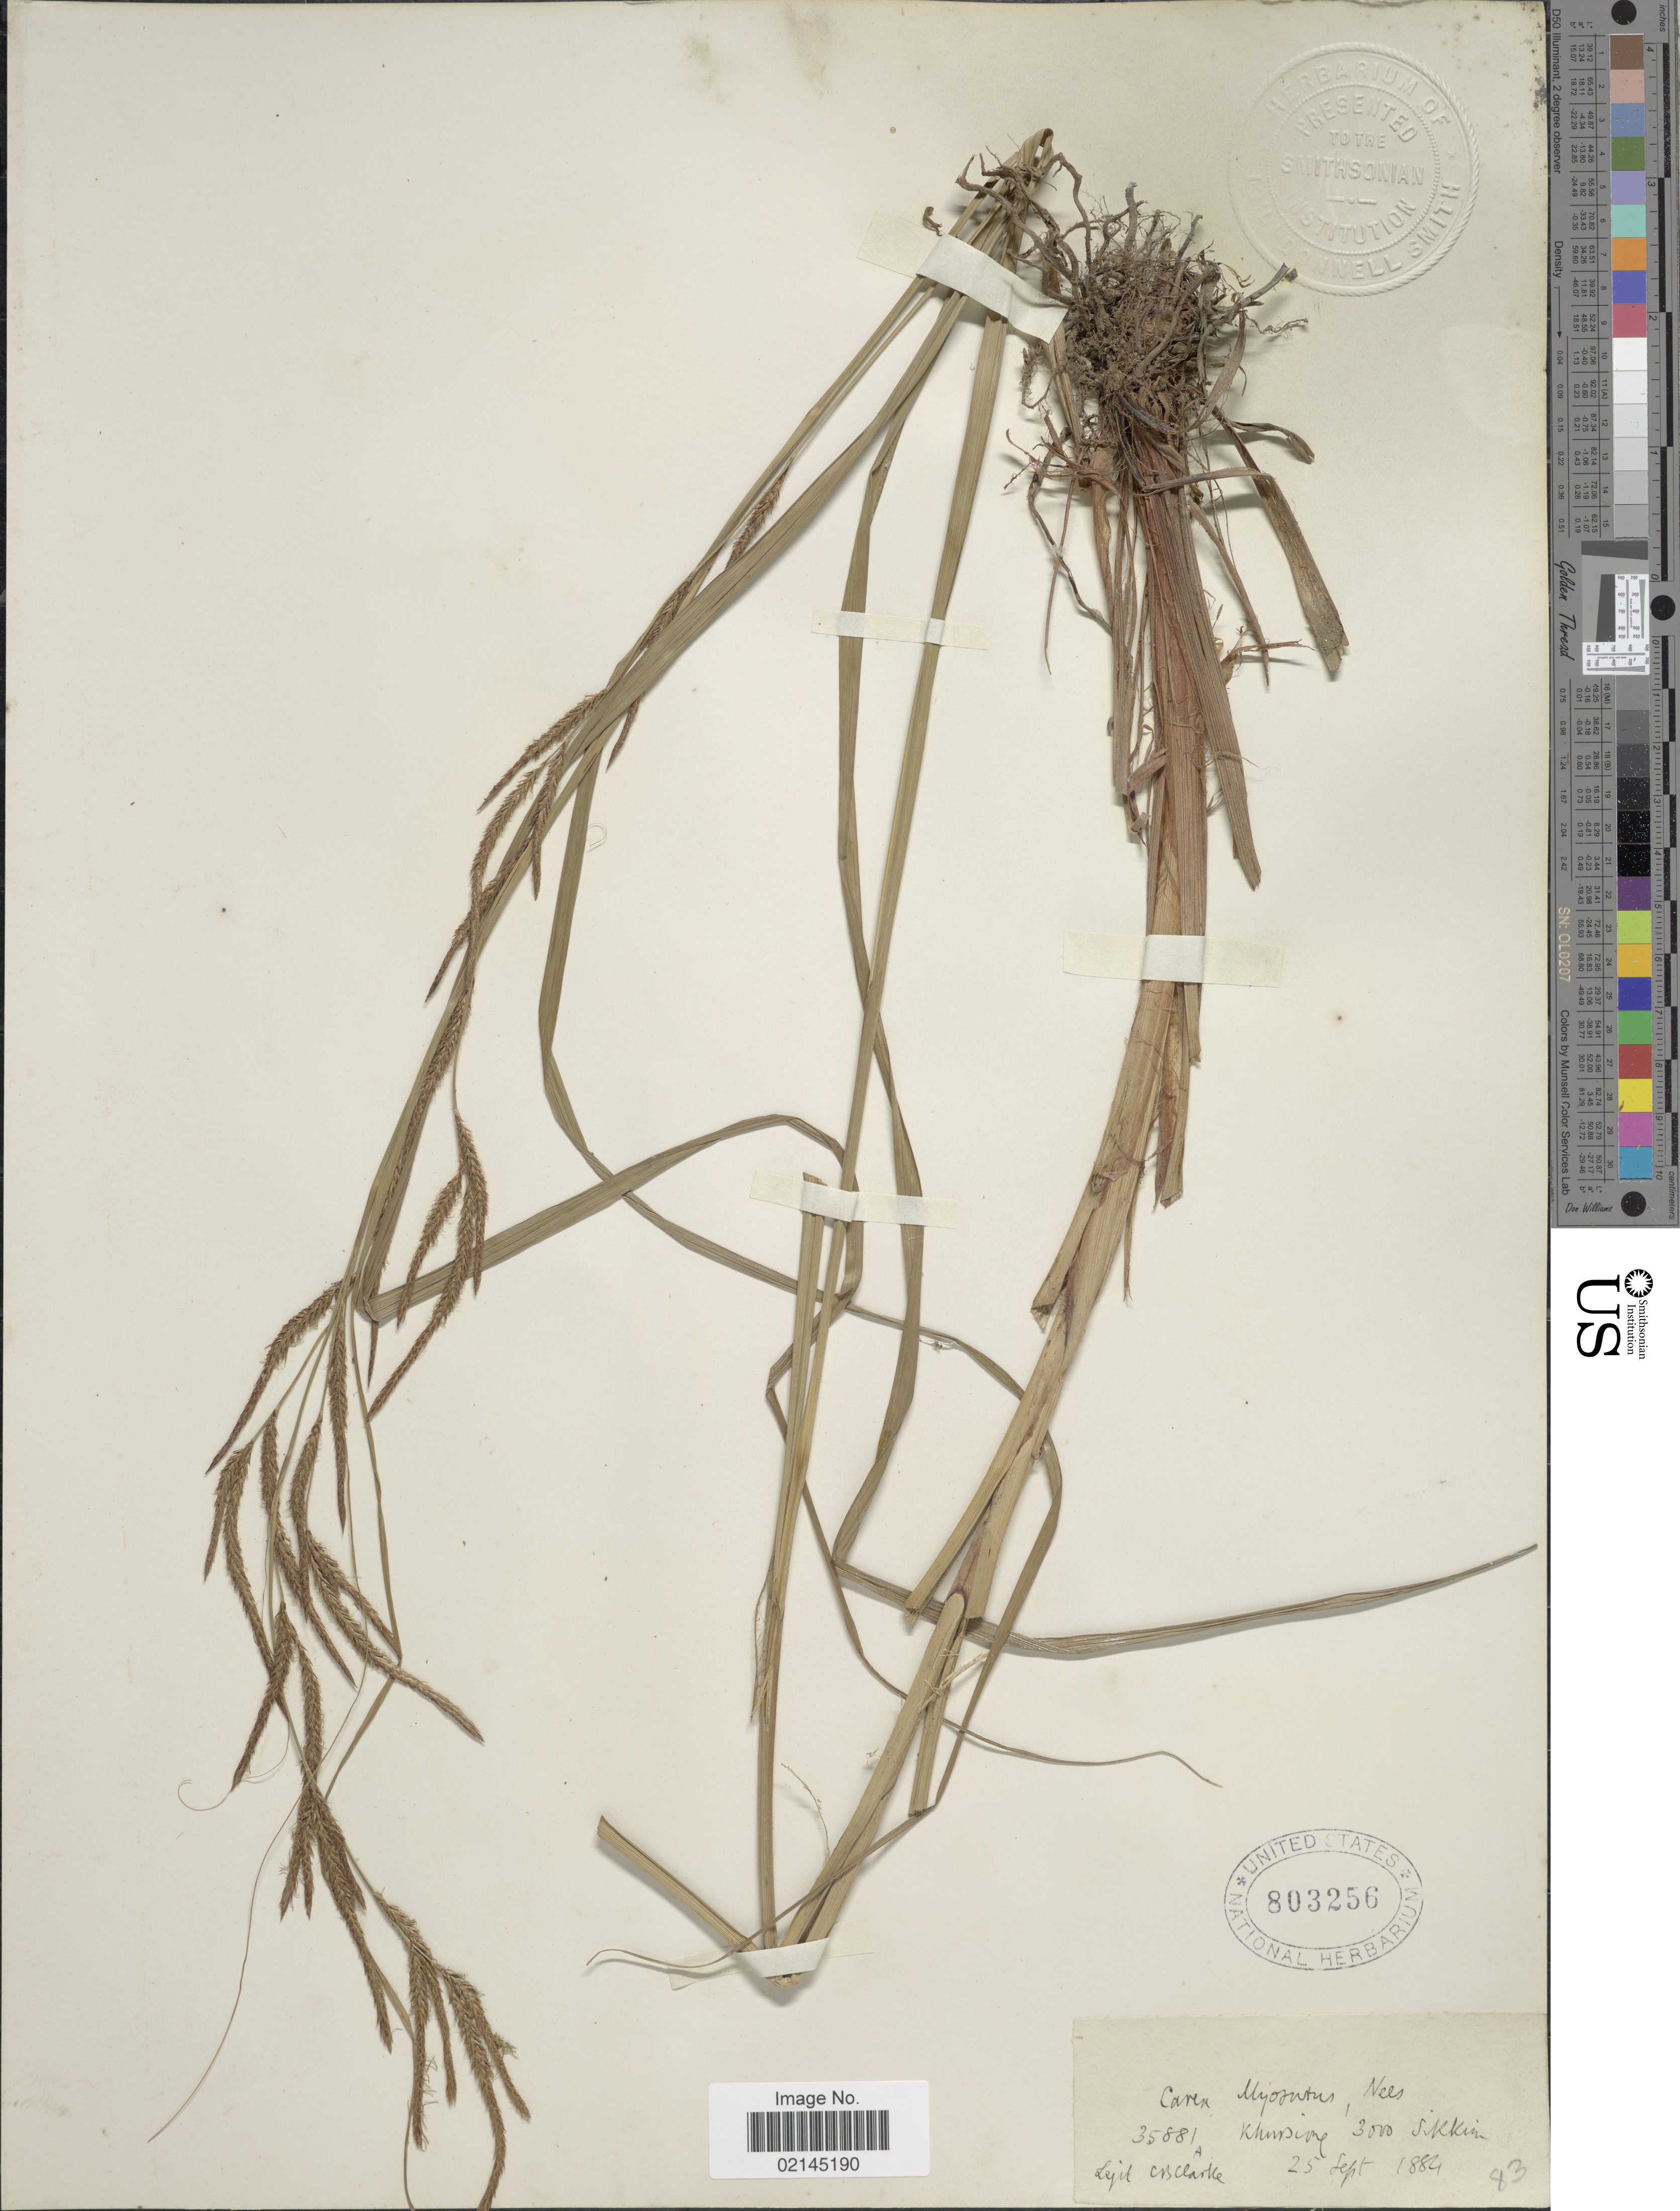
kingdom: Plantae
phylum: Tracheophyta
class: Liliopsida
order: Poales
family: Cyperaceae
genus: Carex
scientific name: Carex myosurus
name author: Nees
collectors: C. B. Clarke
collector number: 35881A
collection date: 1884-09-25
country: India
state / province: Sikkim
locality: Khursiong, Sikkim.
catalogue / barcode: US 803256